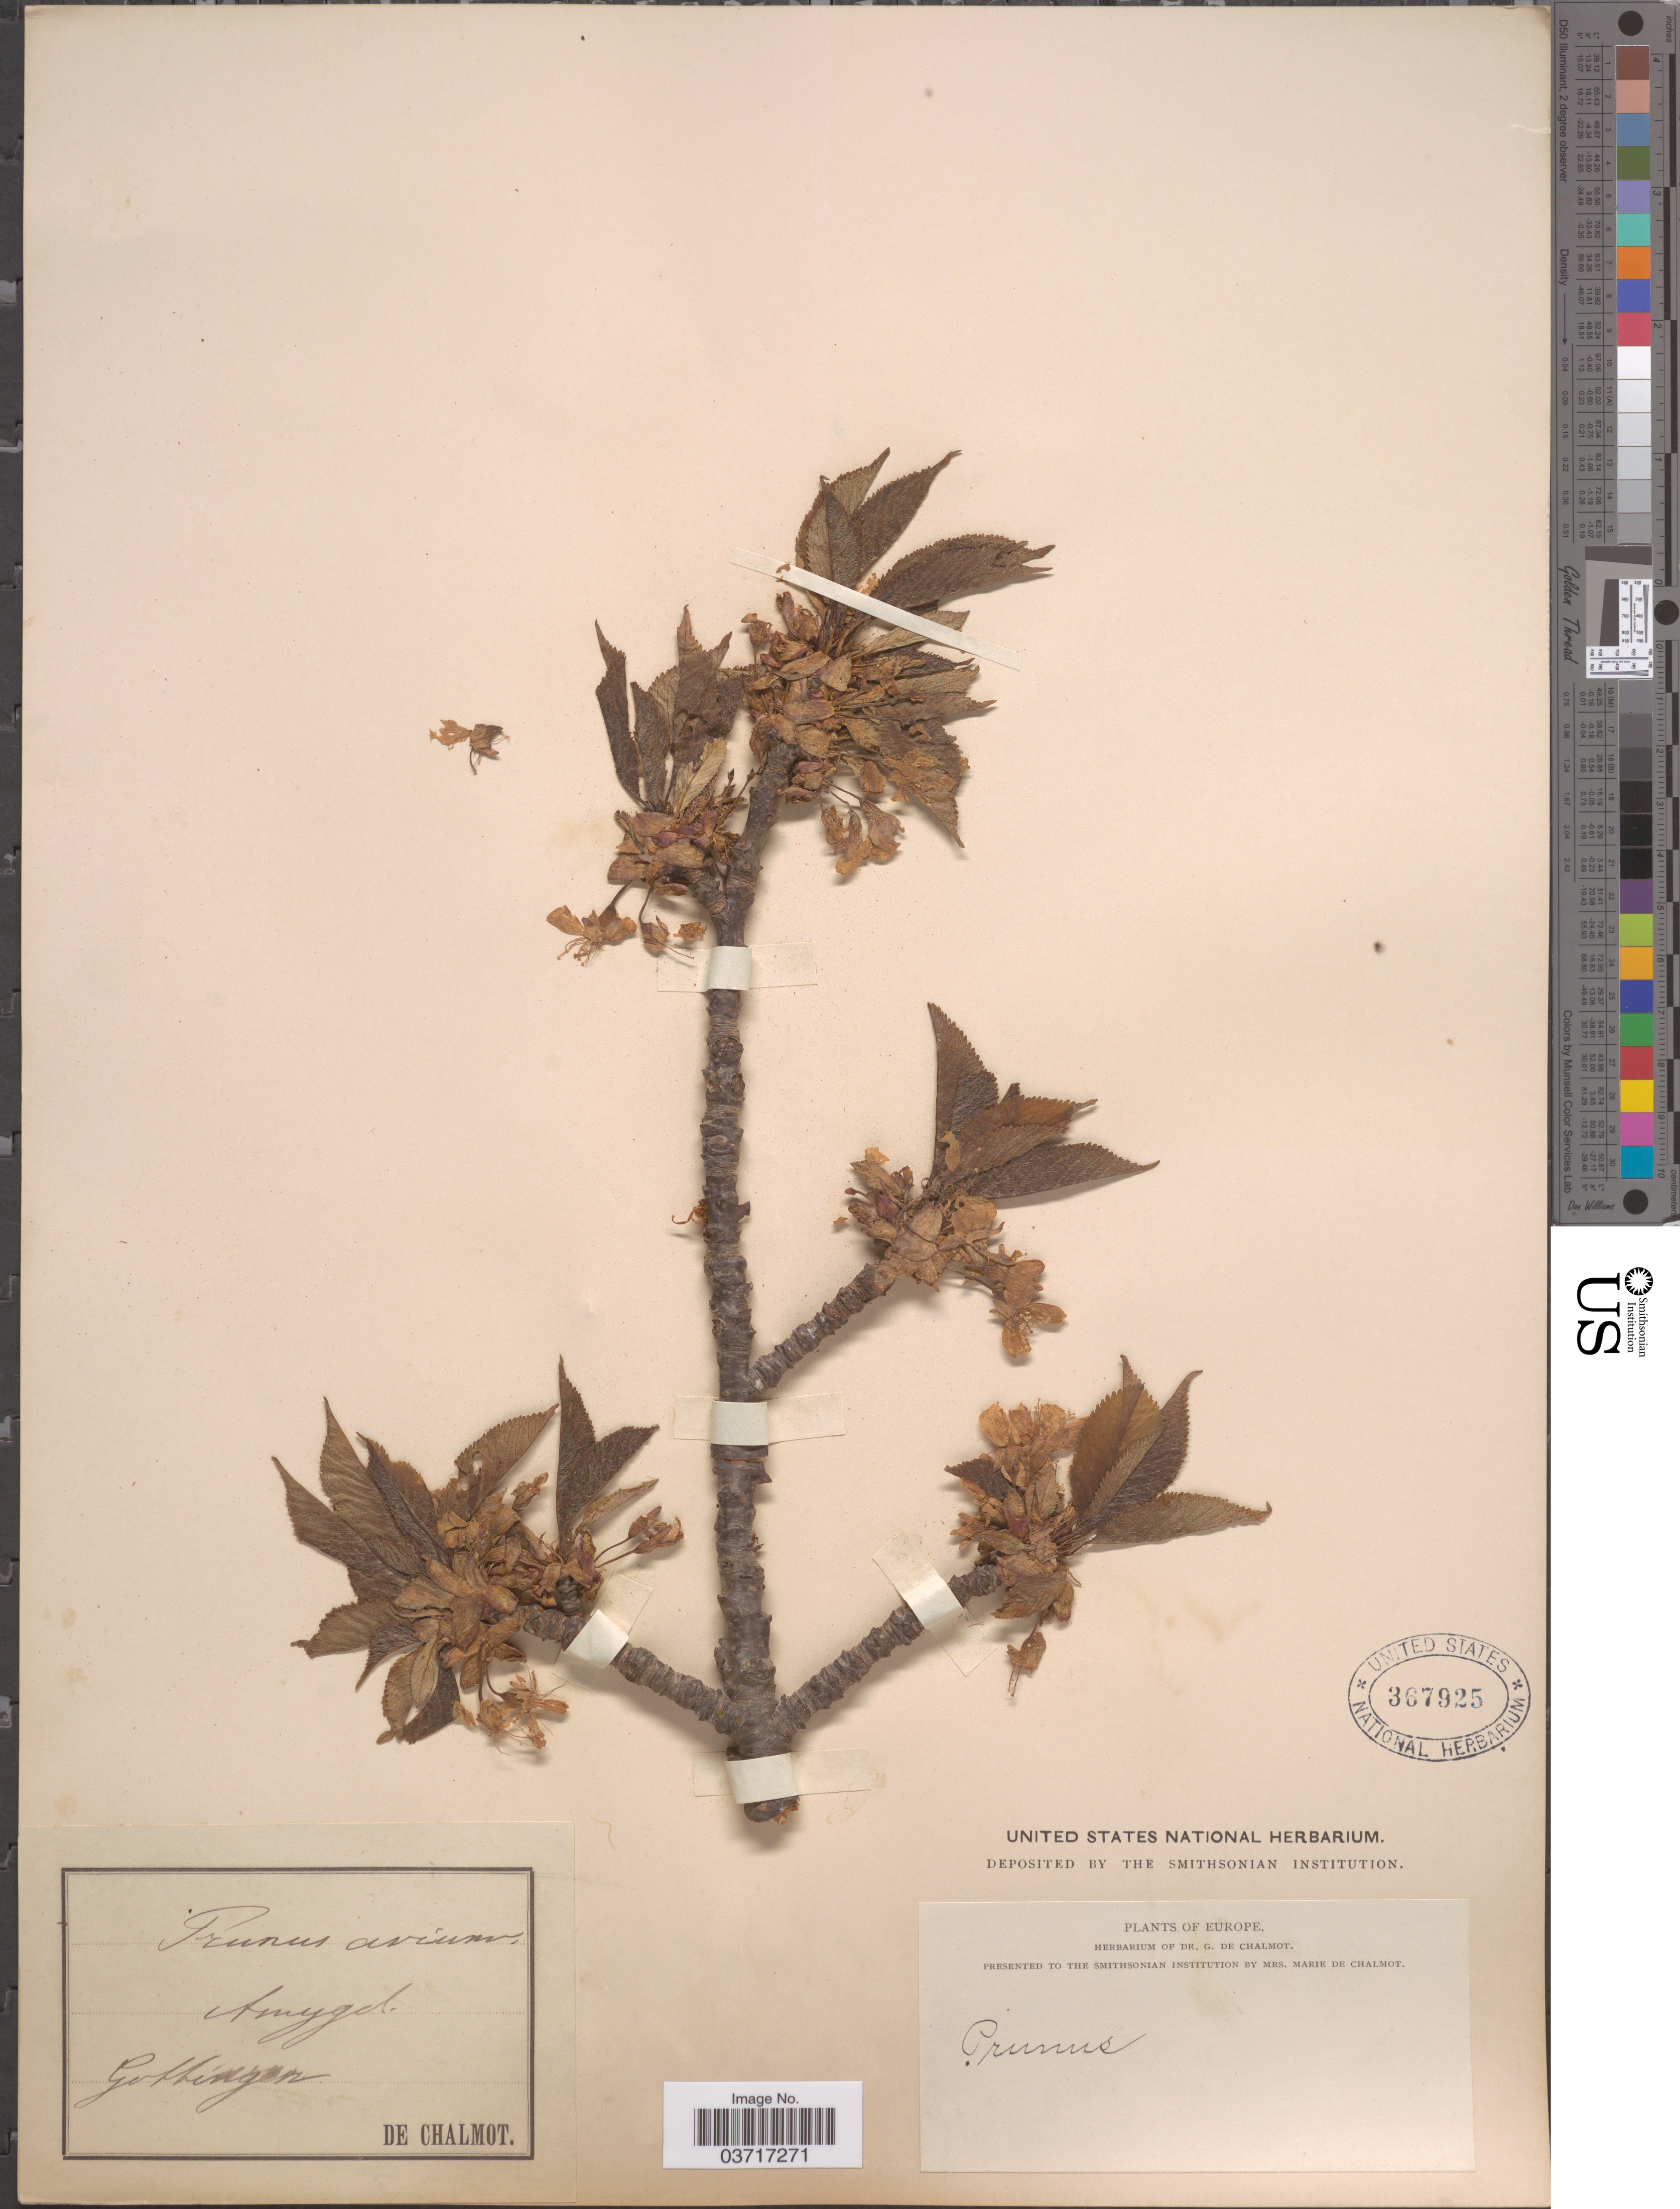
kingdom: Plantae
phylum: Tracheophyta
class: Magnoliopsida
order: Rosales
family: Rosaceae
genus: Prunus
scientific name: Prunus avium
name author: L.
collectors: G. de Chalmot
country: Germany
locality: Gottingen.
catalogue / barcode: US 367925